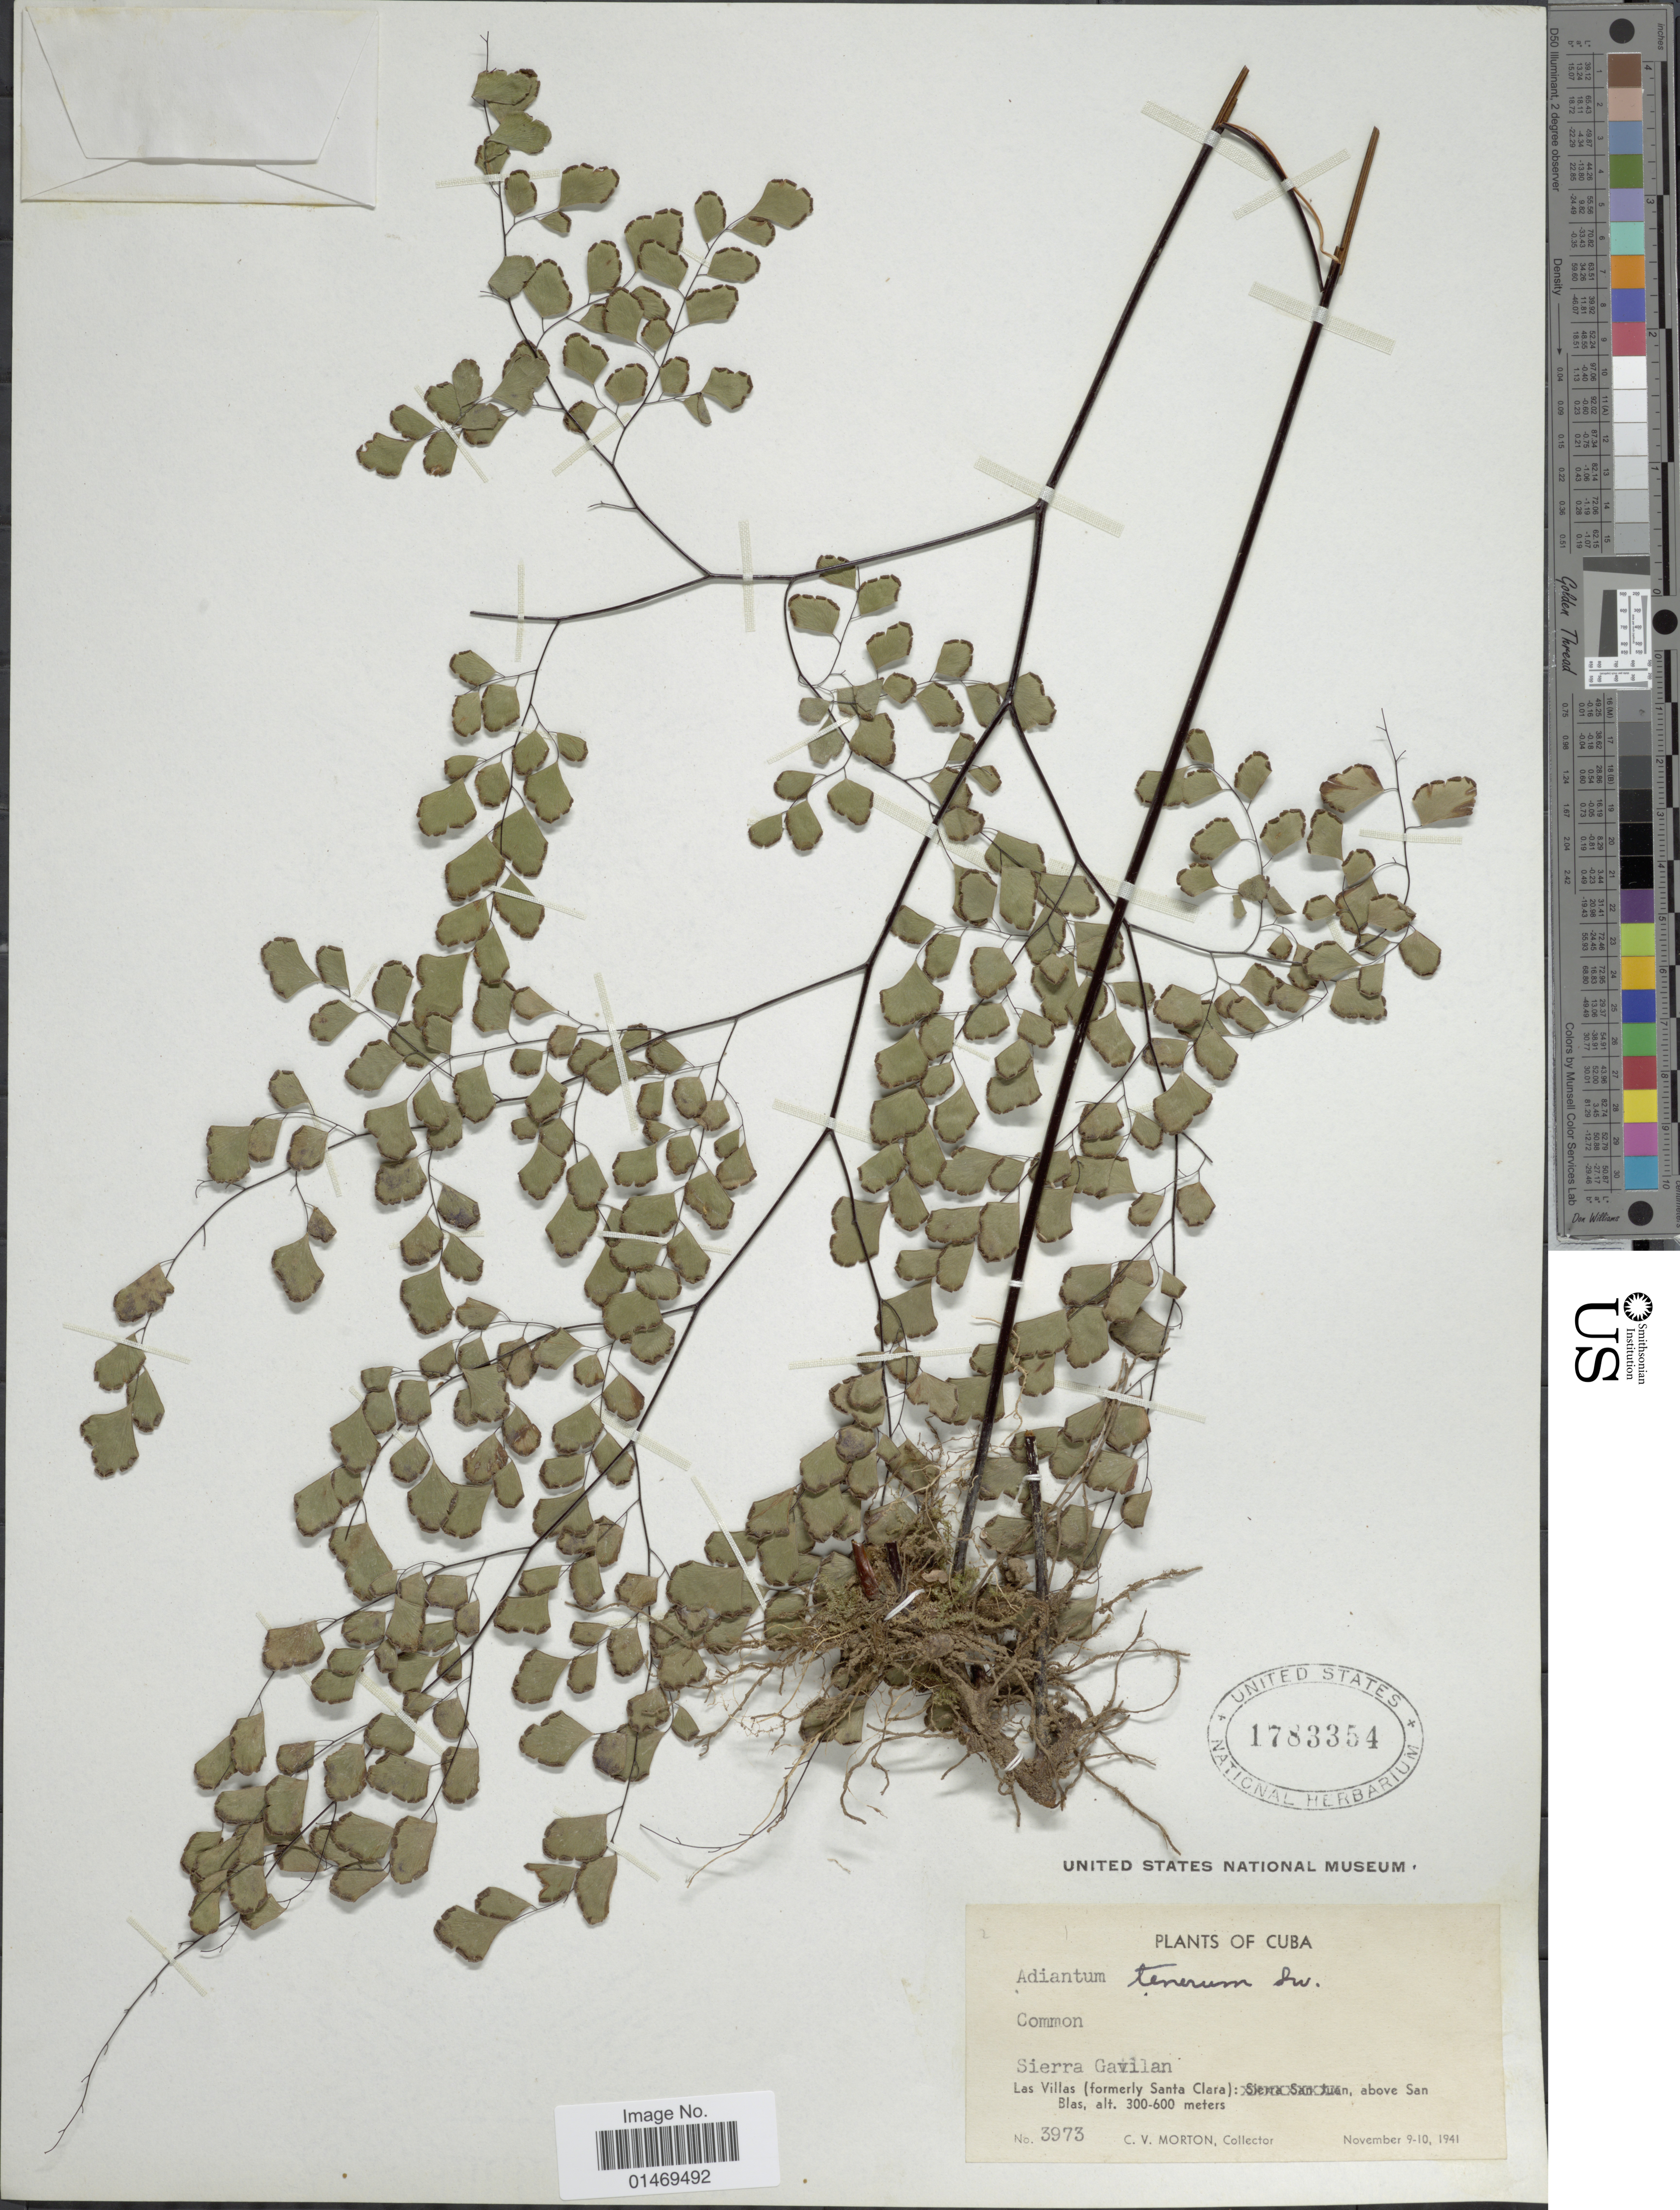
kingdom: Plantae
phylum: Tracheophyta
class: Polypodiopsida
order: Polypodiales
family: Pteridaceae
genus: Adiantum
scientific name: Adiantum tenerum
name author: Sw.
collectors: C. V. Morton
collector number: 3973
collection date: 1941-11-09/1941-11-10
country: Cuba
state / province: Las Villas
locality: (Formerly Santa Clara). above San Blas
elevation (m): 300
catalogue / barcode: US 1783354